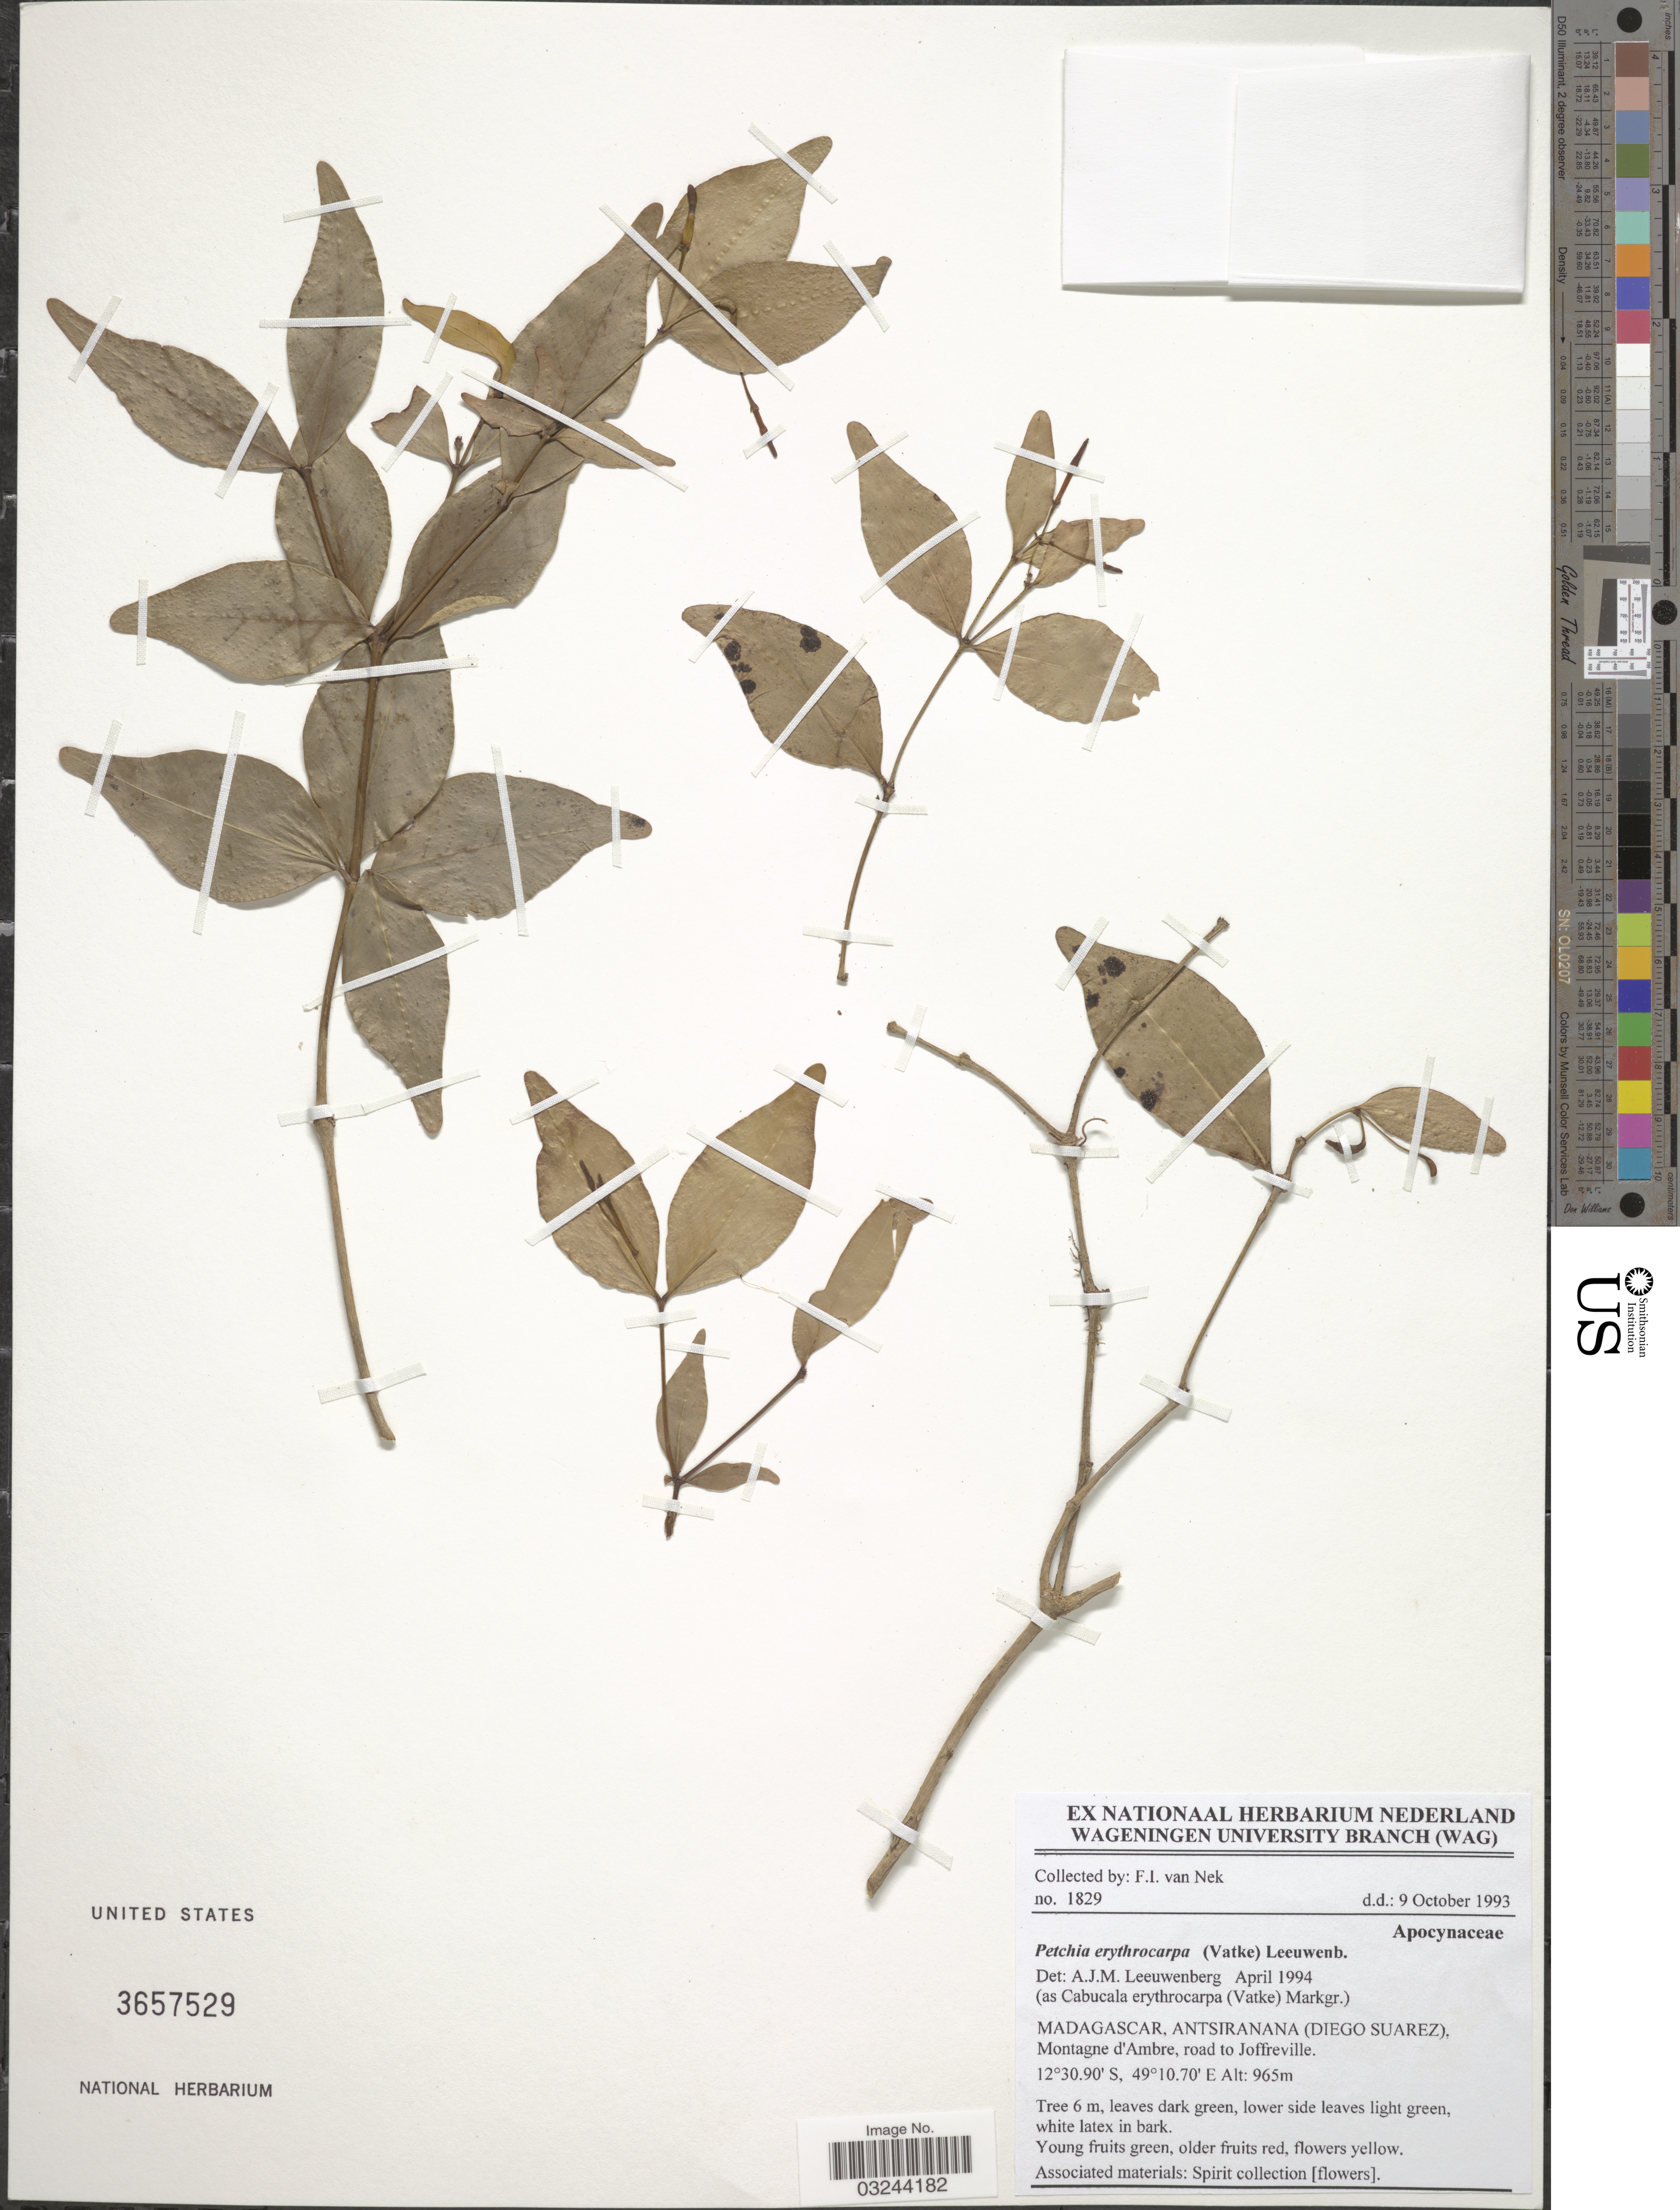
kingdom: Plantae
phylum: Tracheophyta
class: Magnoliopsida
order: Gentianales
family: Apocynaceae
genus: Petchia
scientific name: Petchia erythrocarpa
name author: (Vatke) Leeuwenb.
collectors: F. van Nek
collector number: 1829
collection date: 1993-10-09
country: Madagascar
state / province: Diana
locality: (Diego Suarez), Montagne d'Ambre, road to Joffreville.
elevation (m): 965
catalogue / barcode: US 3657529